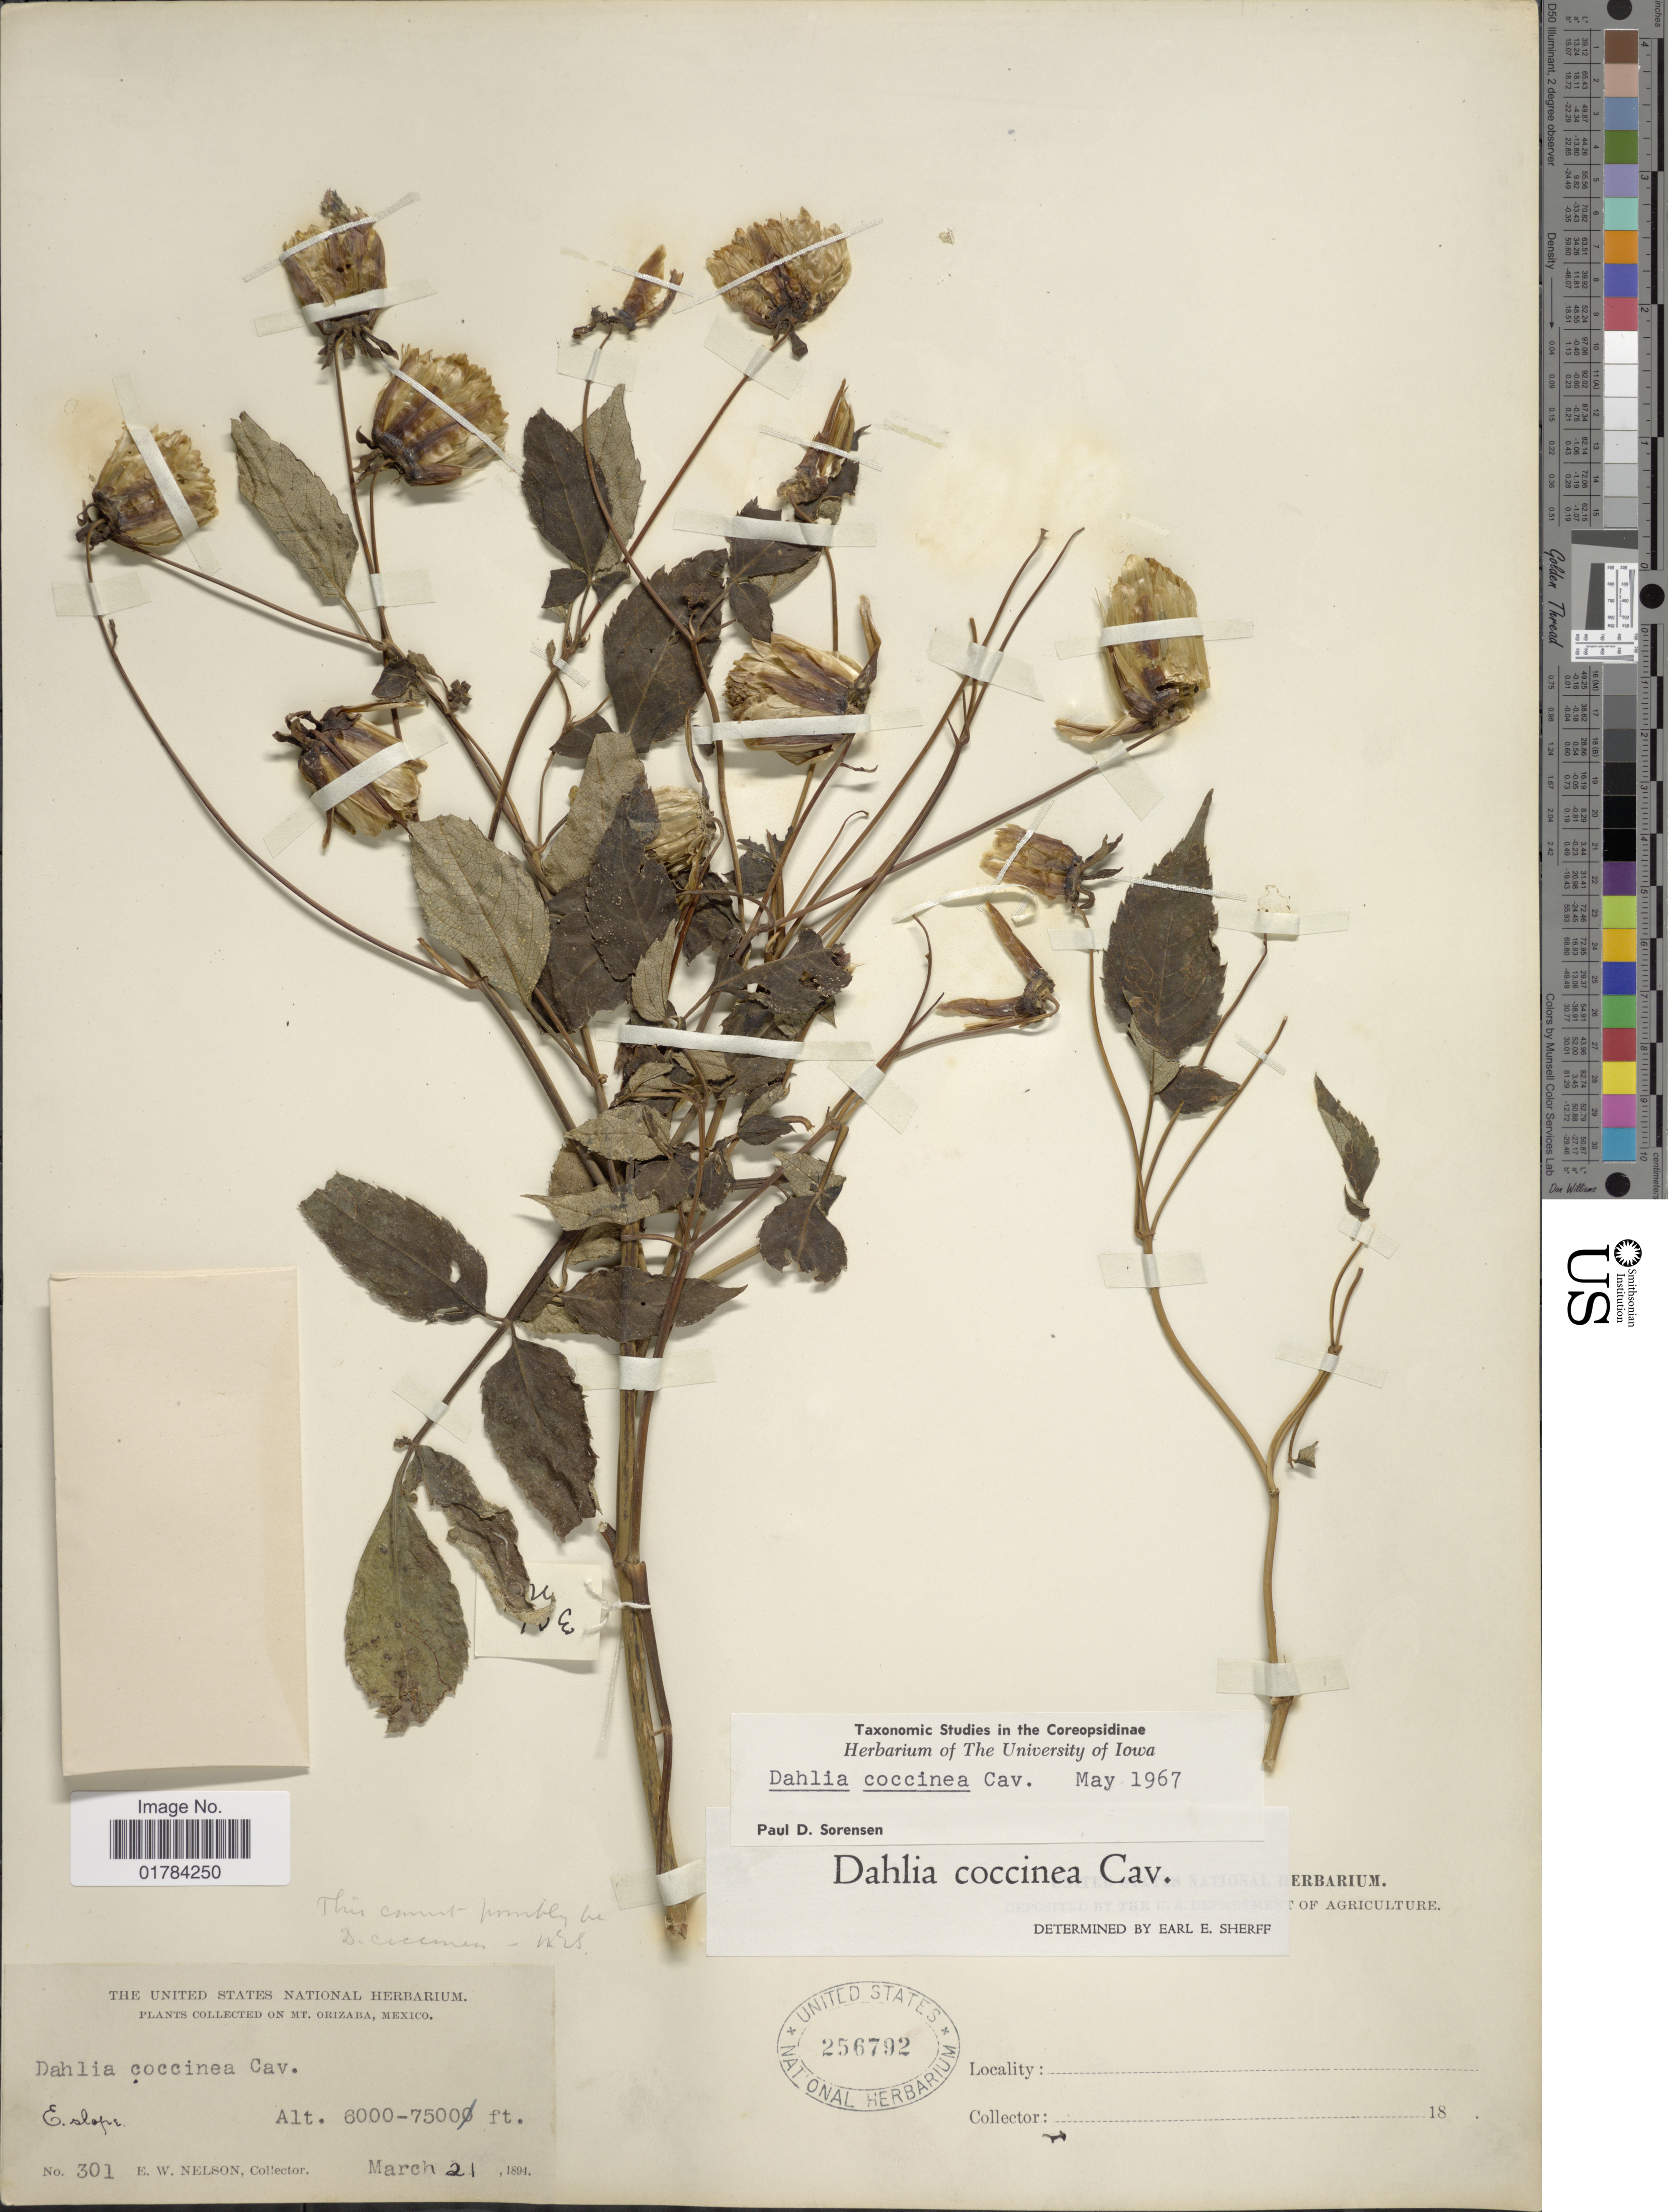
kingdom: Plantae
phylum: Tracheophyta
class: Magnoliopsida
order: Asterales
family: Asteraceae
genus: Dahlia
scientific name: Dahlia coccinea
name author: Cav.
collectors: E. W. Nelson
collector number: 301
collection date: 1894-03-21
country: Mexico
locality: Mt. Orizaba, E. slope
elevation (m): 1829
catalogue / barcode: US 256792